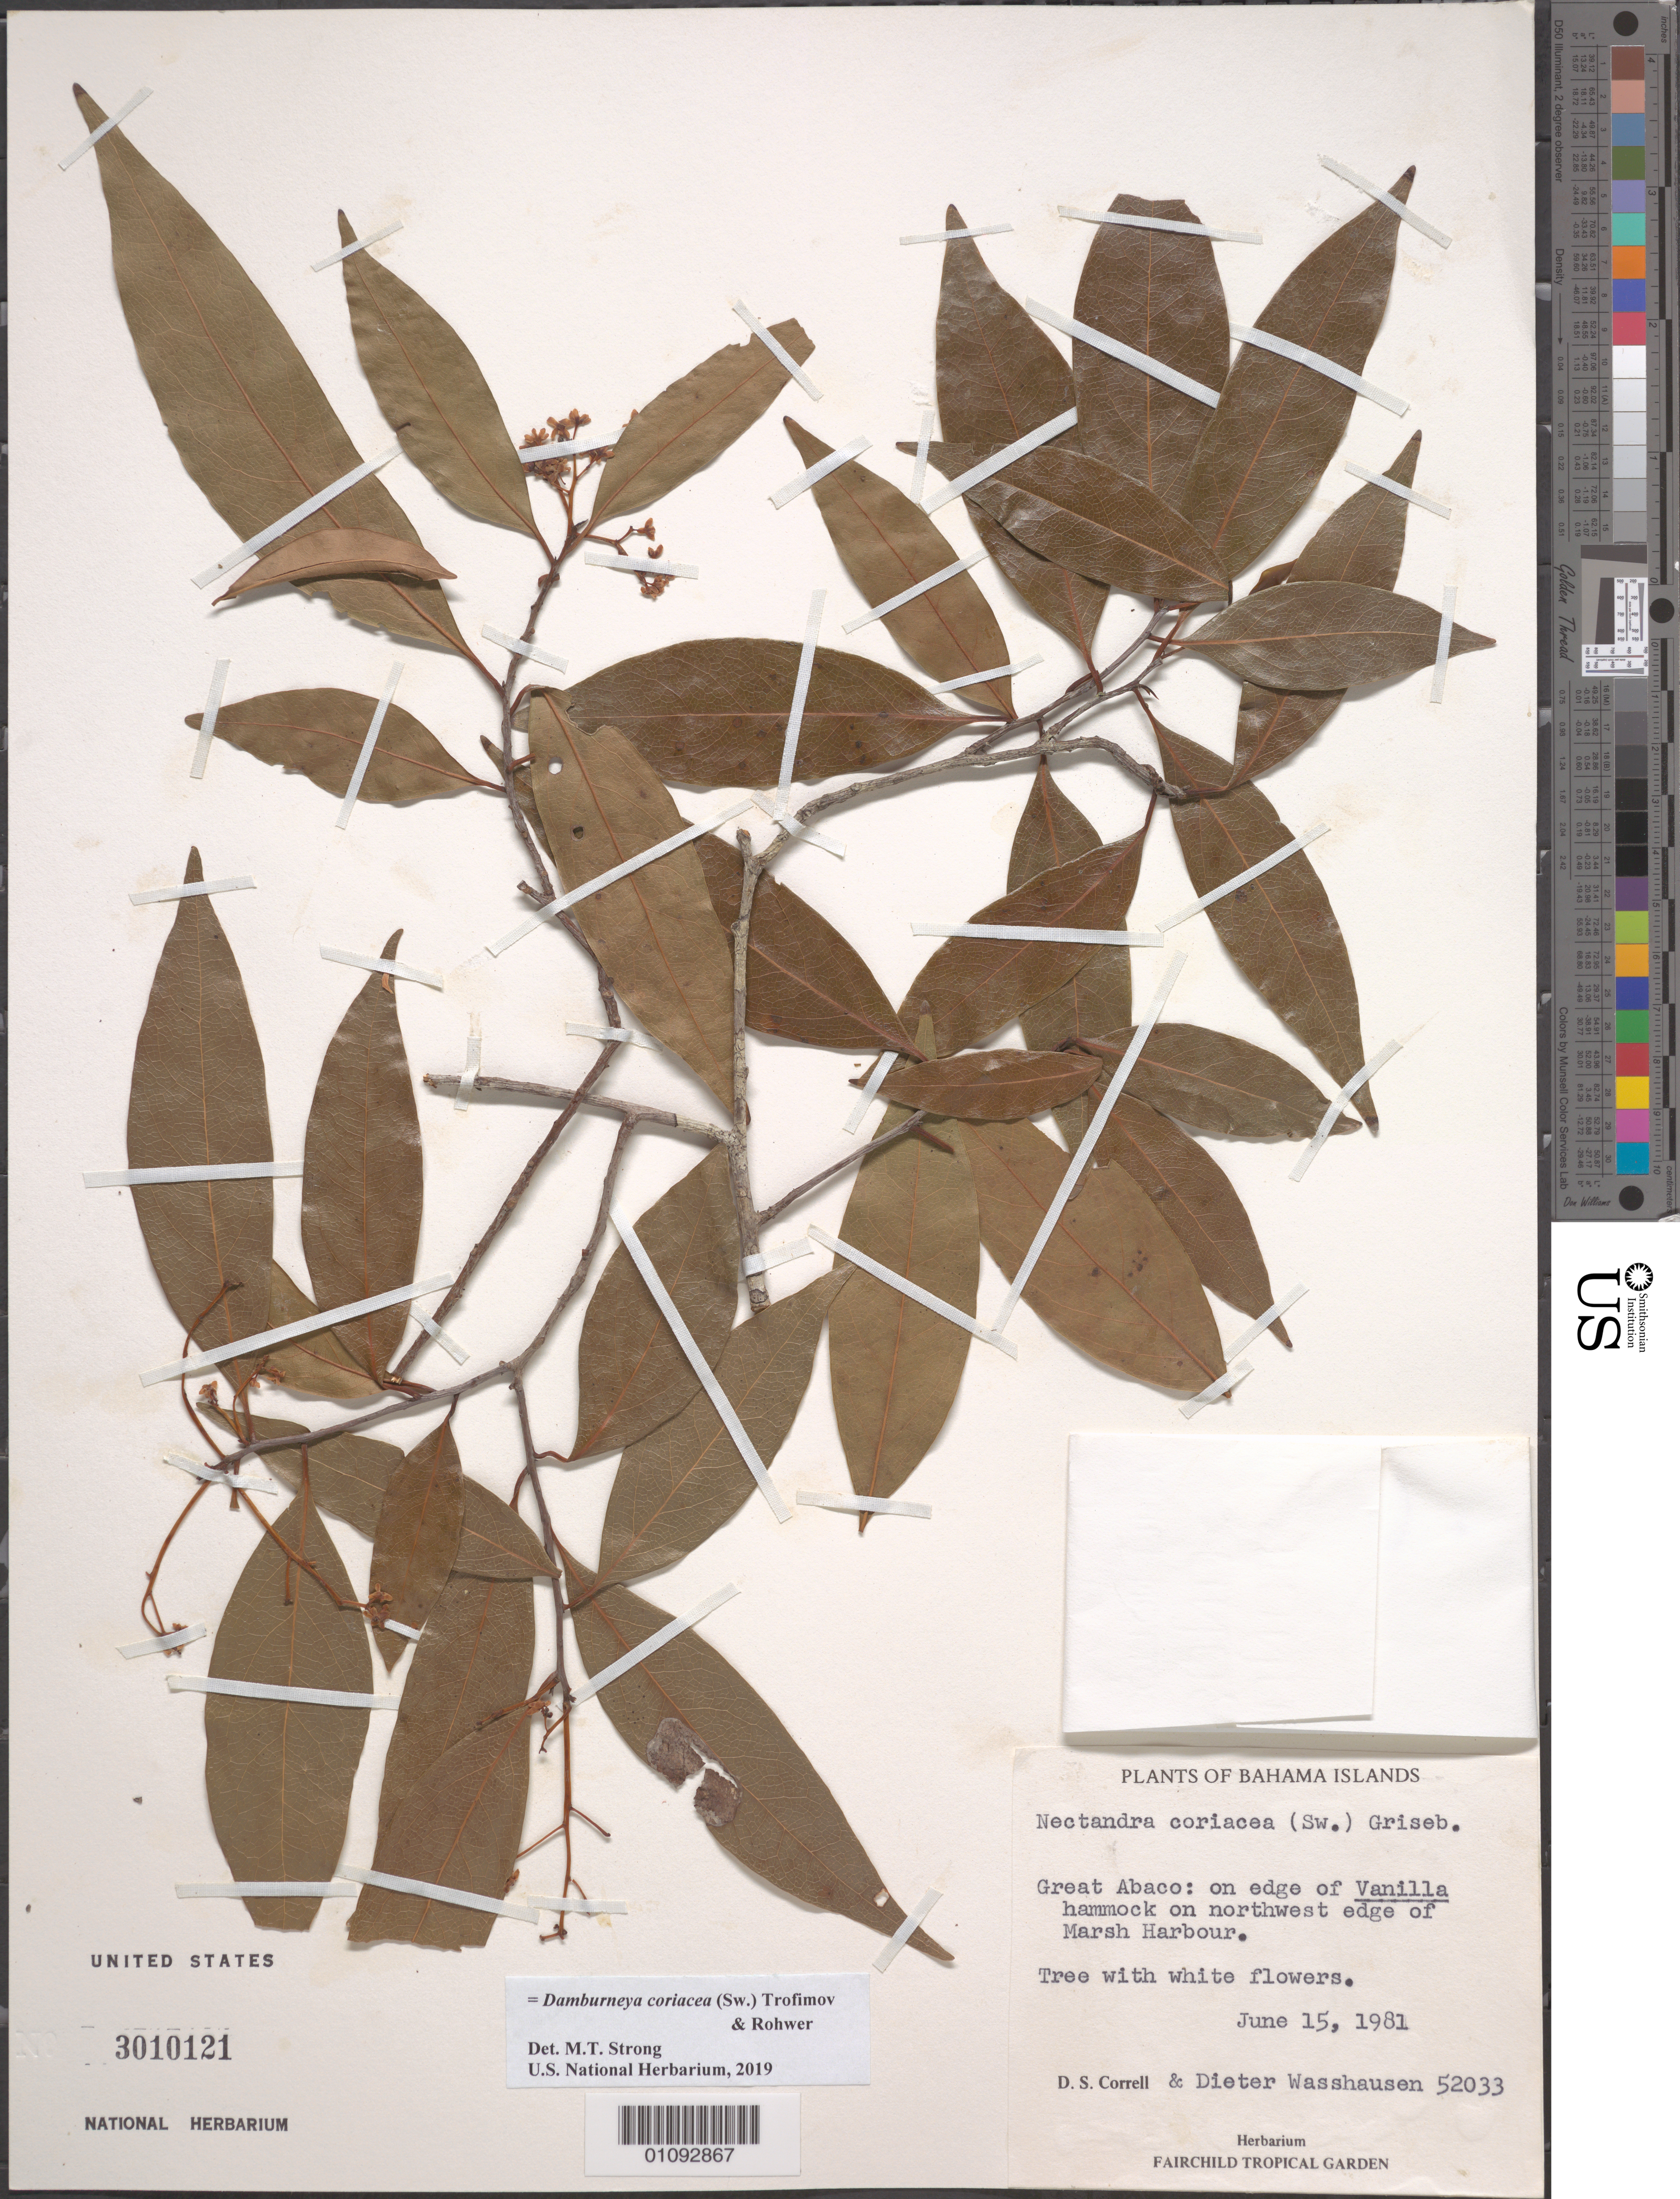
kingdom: Plantae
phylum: Tracheophyta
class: Magnoliopsida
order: Laurales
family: Lauraceae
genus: Damburneya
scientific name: Damburneya coriacea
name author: (Sw.) Trofimov & Rohwer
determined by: Strong, M. T., (US), Smithsonian Institution - National Museum of Natural History (UNITED STATES)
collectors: D. S. Correll & D. C. Wasshausen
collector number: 52033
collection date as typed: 15 Jun 1981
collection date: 1981-06-15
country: Bahamas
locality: NW edge of Marsh Harbour.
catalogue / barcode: US 3010121